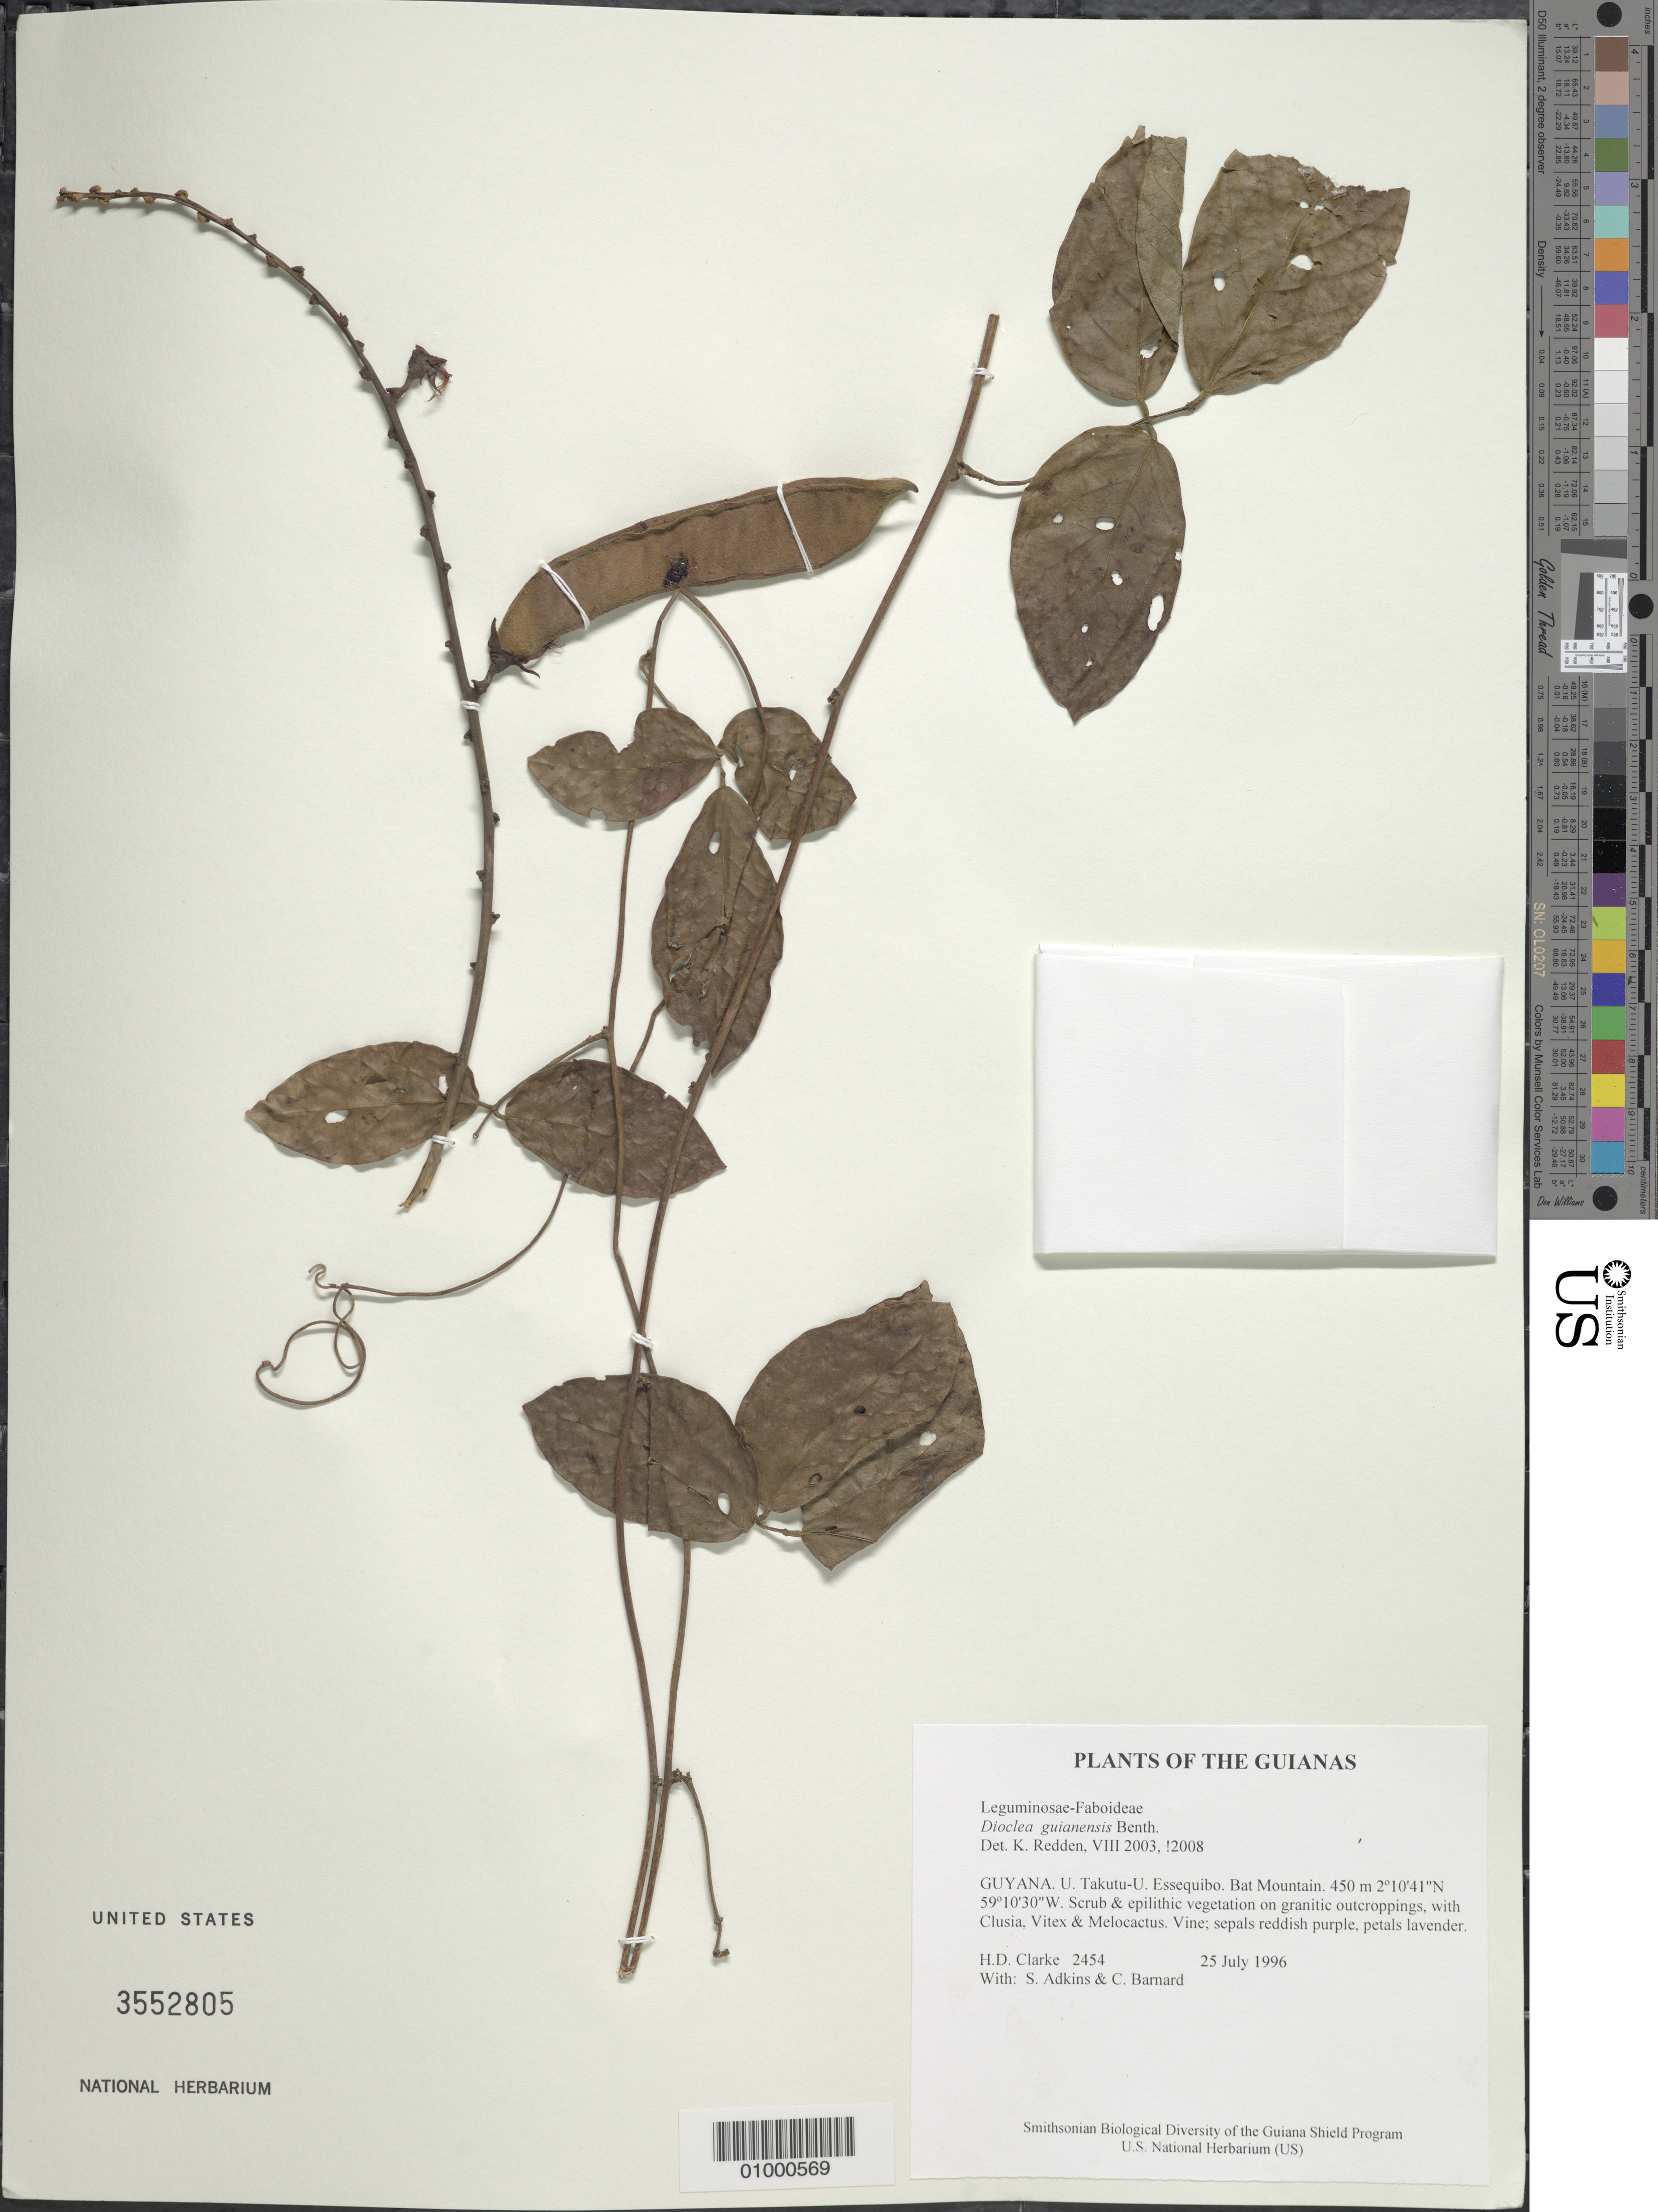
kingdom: Plantae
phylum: Tracheophyta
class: Magnoliopsida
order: Fabales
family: Fabaceae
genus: Dioclea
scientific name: Dioclea guianensis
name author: Benth.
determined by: Redden, K. M.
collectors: H. D. Clarke, S. Adkins & C. Bernard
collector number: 2454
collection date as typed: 25 July 1996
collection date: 1996-07-25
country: Guyana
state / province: U. Takutu-U. Essequibo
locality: Bat Mountain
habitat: Scrub & epilithic vegetation on granitic outcroppings, with Clusia, Vitex & Melocactus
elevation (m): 450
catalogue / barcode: US 3552805